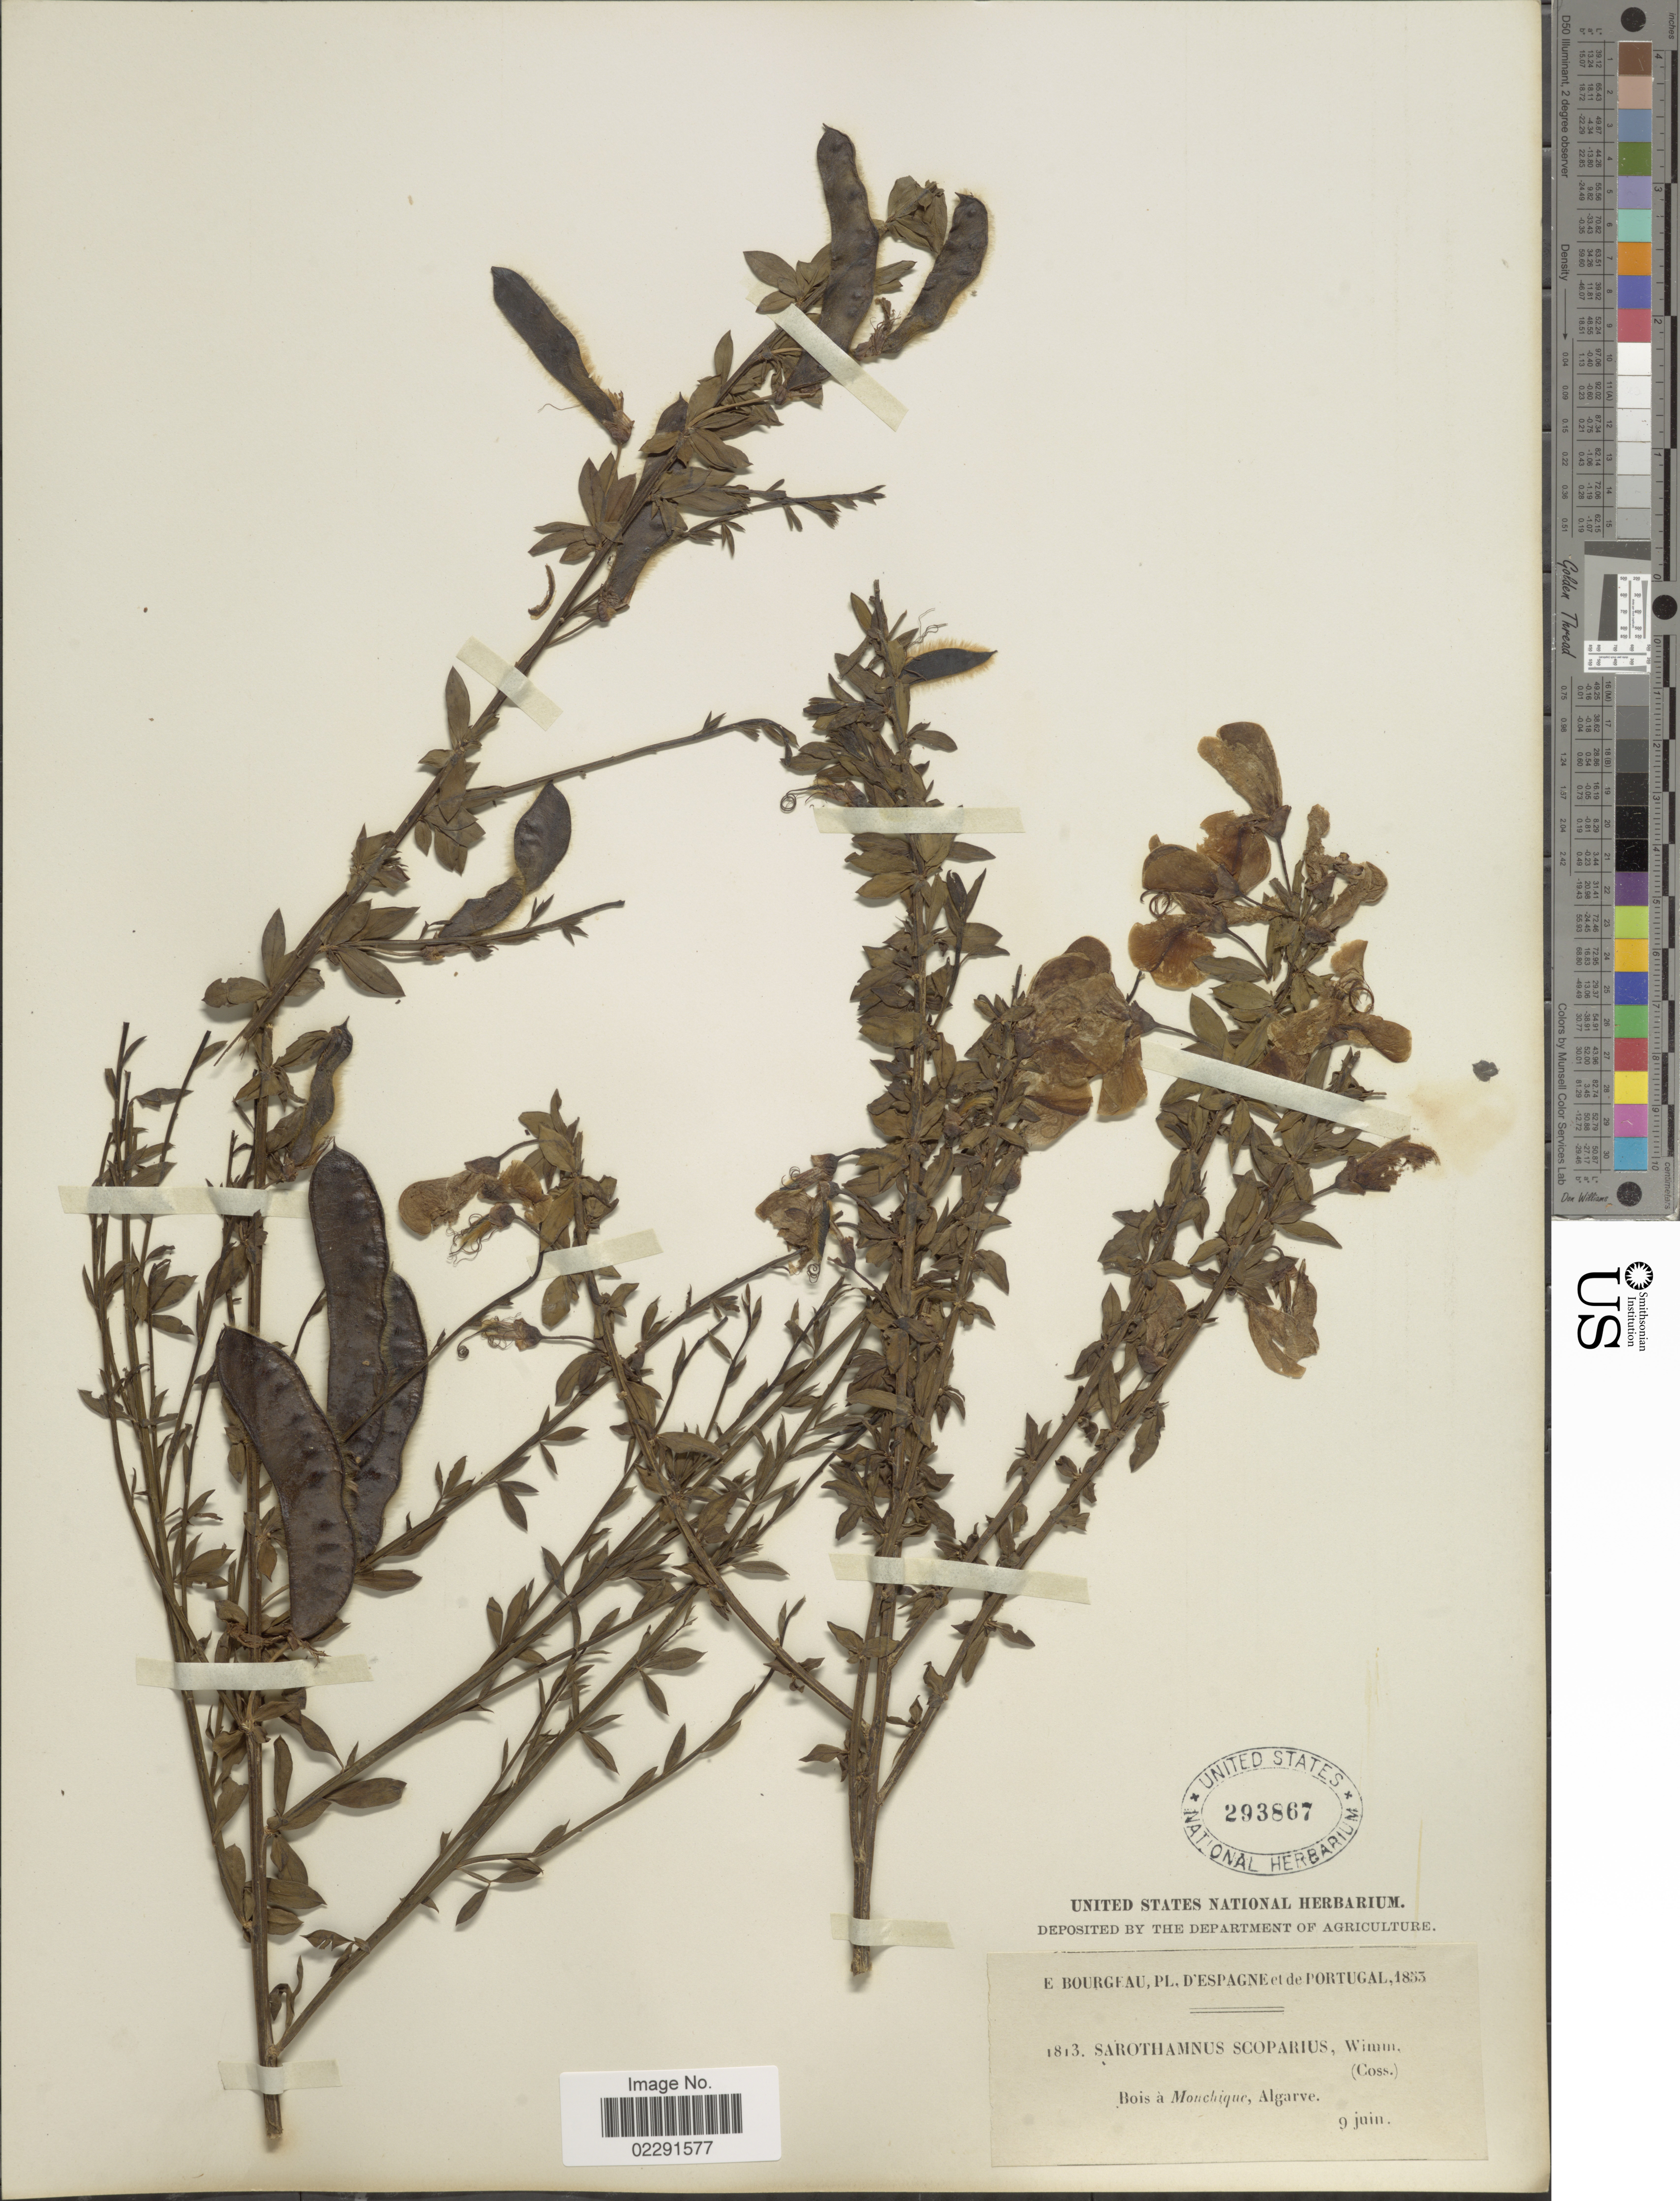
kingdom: Plantae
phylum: Tracheophyta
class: Magnoliopsida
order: Fabales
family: Fabaceae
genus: Cytisus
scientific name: Cytisus scoparius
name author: (L.) Link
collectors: E. Bourgeau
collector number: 1813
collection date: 1853-06-09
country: Portugal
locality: Bois a Monchique, Algarve, D'Espagne et de Portugal.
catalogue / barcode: US 293867